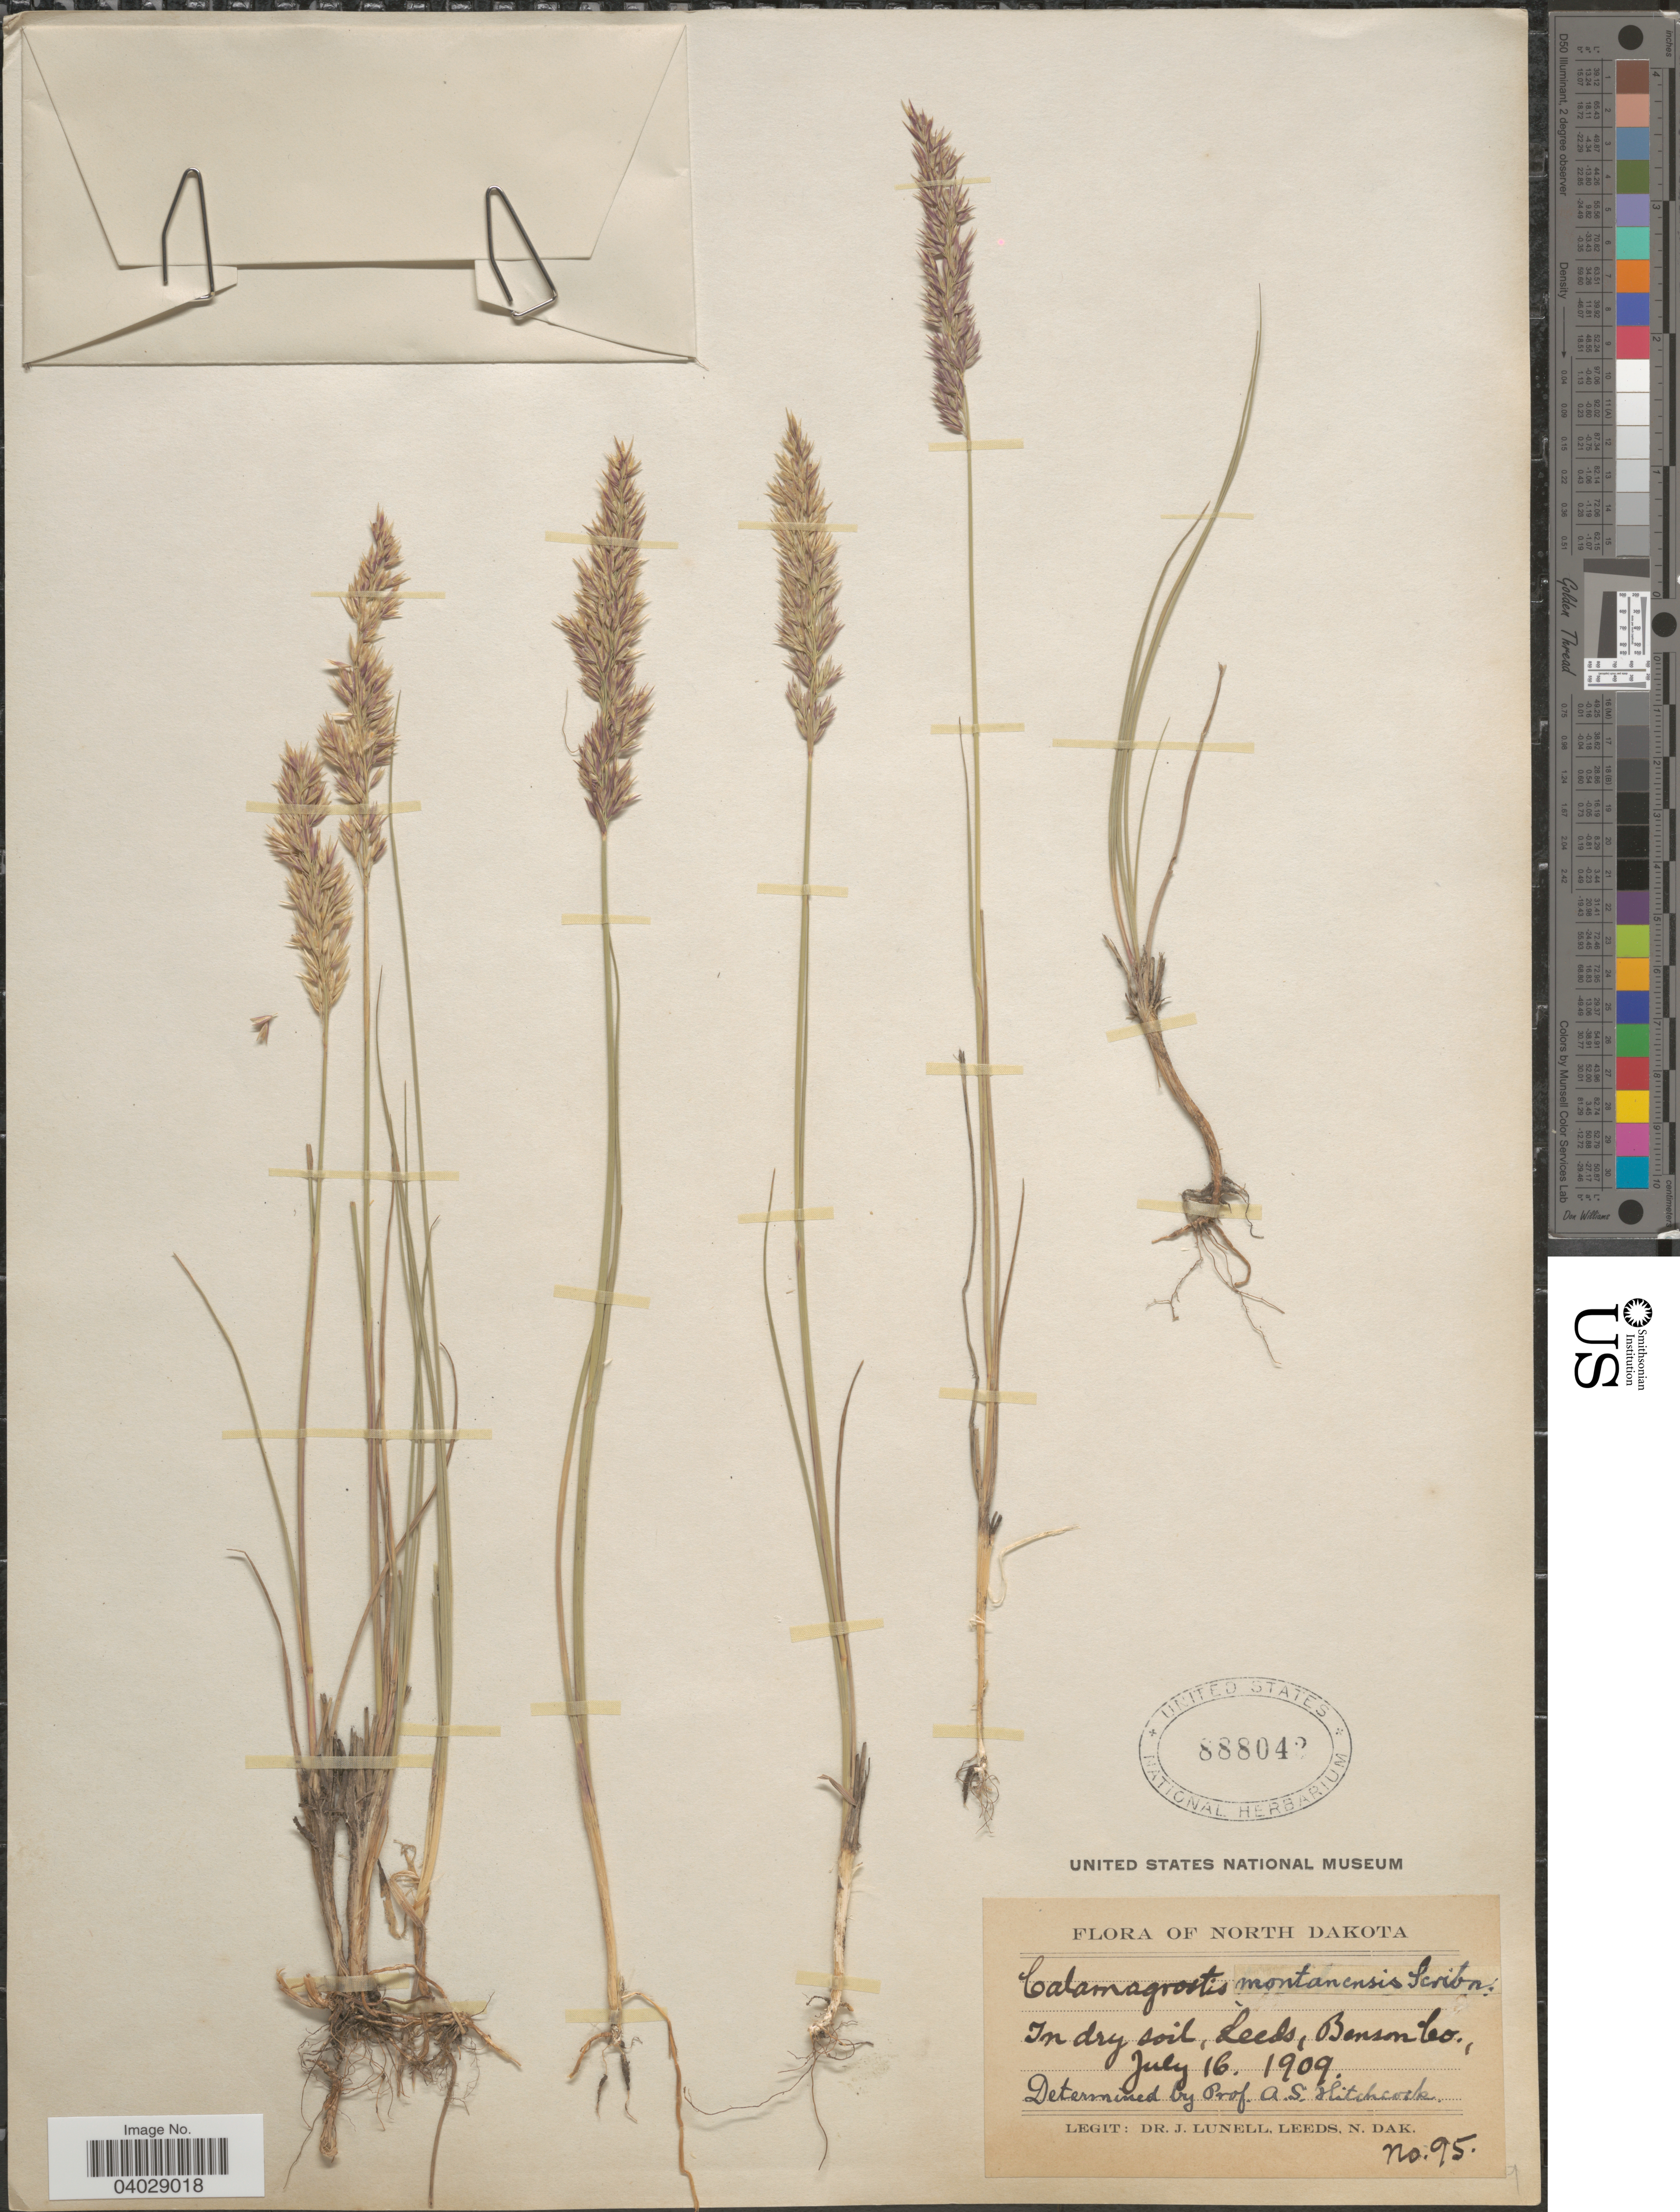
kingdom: Plantae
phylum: Tracheophyta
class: Liliopsida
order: Poales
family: Poaceae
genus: Calamagrostis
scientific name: Calamagrostis montanensis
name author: Scribn. ex Vasey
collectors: J. Lunell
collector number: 95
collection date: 1909-07-16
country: United States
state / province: North Dakota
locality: Leeds, Benson Co.